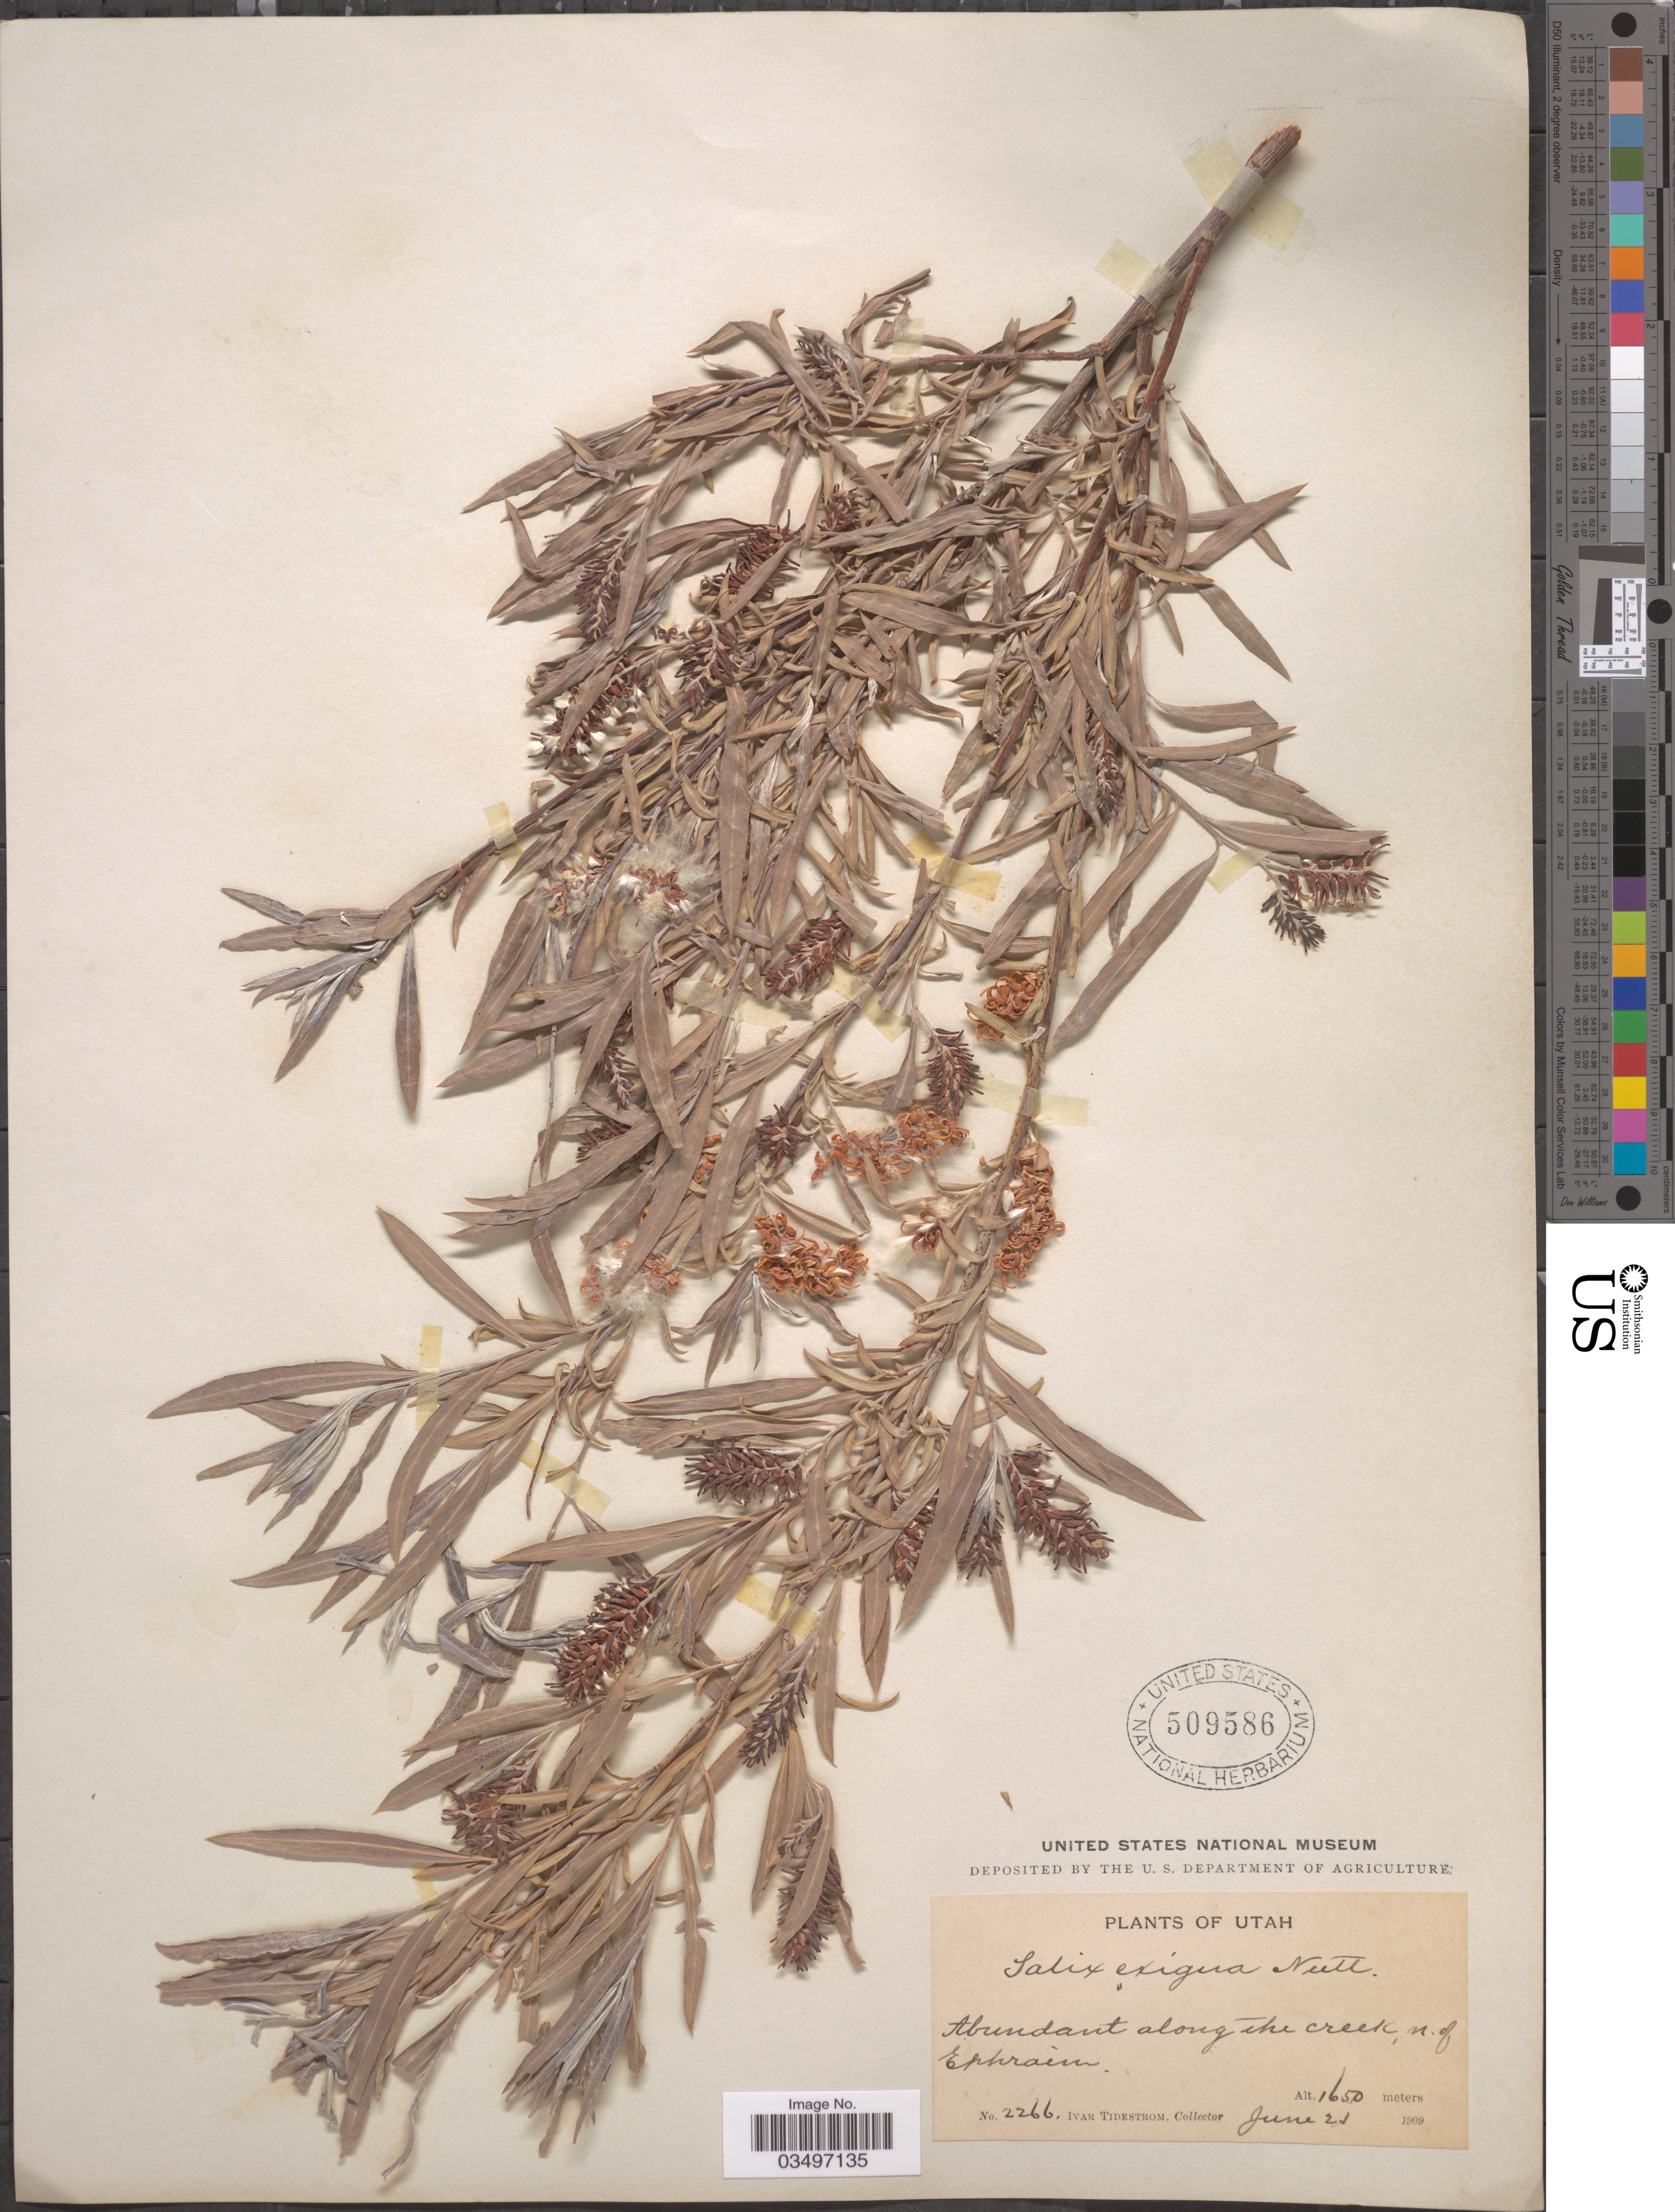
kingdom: Plantae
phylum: Tracheophyta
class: Magnoliopsida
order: Malpighiales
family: Salicaceae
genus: Salix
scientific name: Salix exigua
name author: Nutt.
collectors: I. F. Tidestrom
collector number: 2266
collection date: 1909-06-21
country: United States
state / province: Utah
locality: Abundant along the creek, n. of Ephraim.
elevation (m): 1650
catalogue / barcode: US 509586